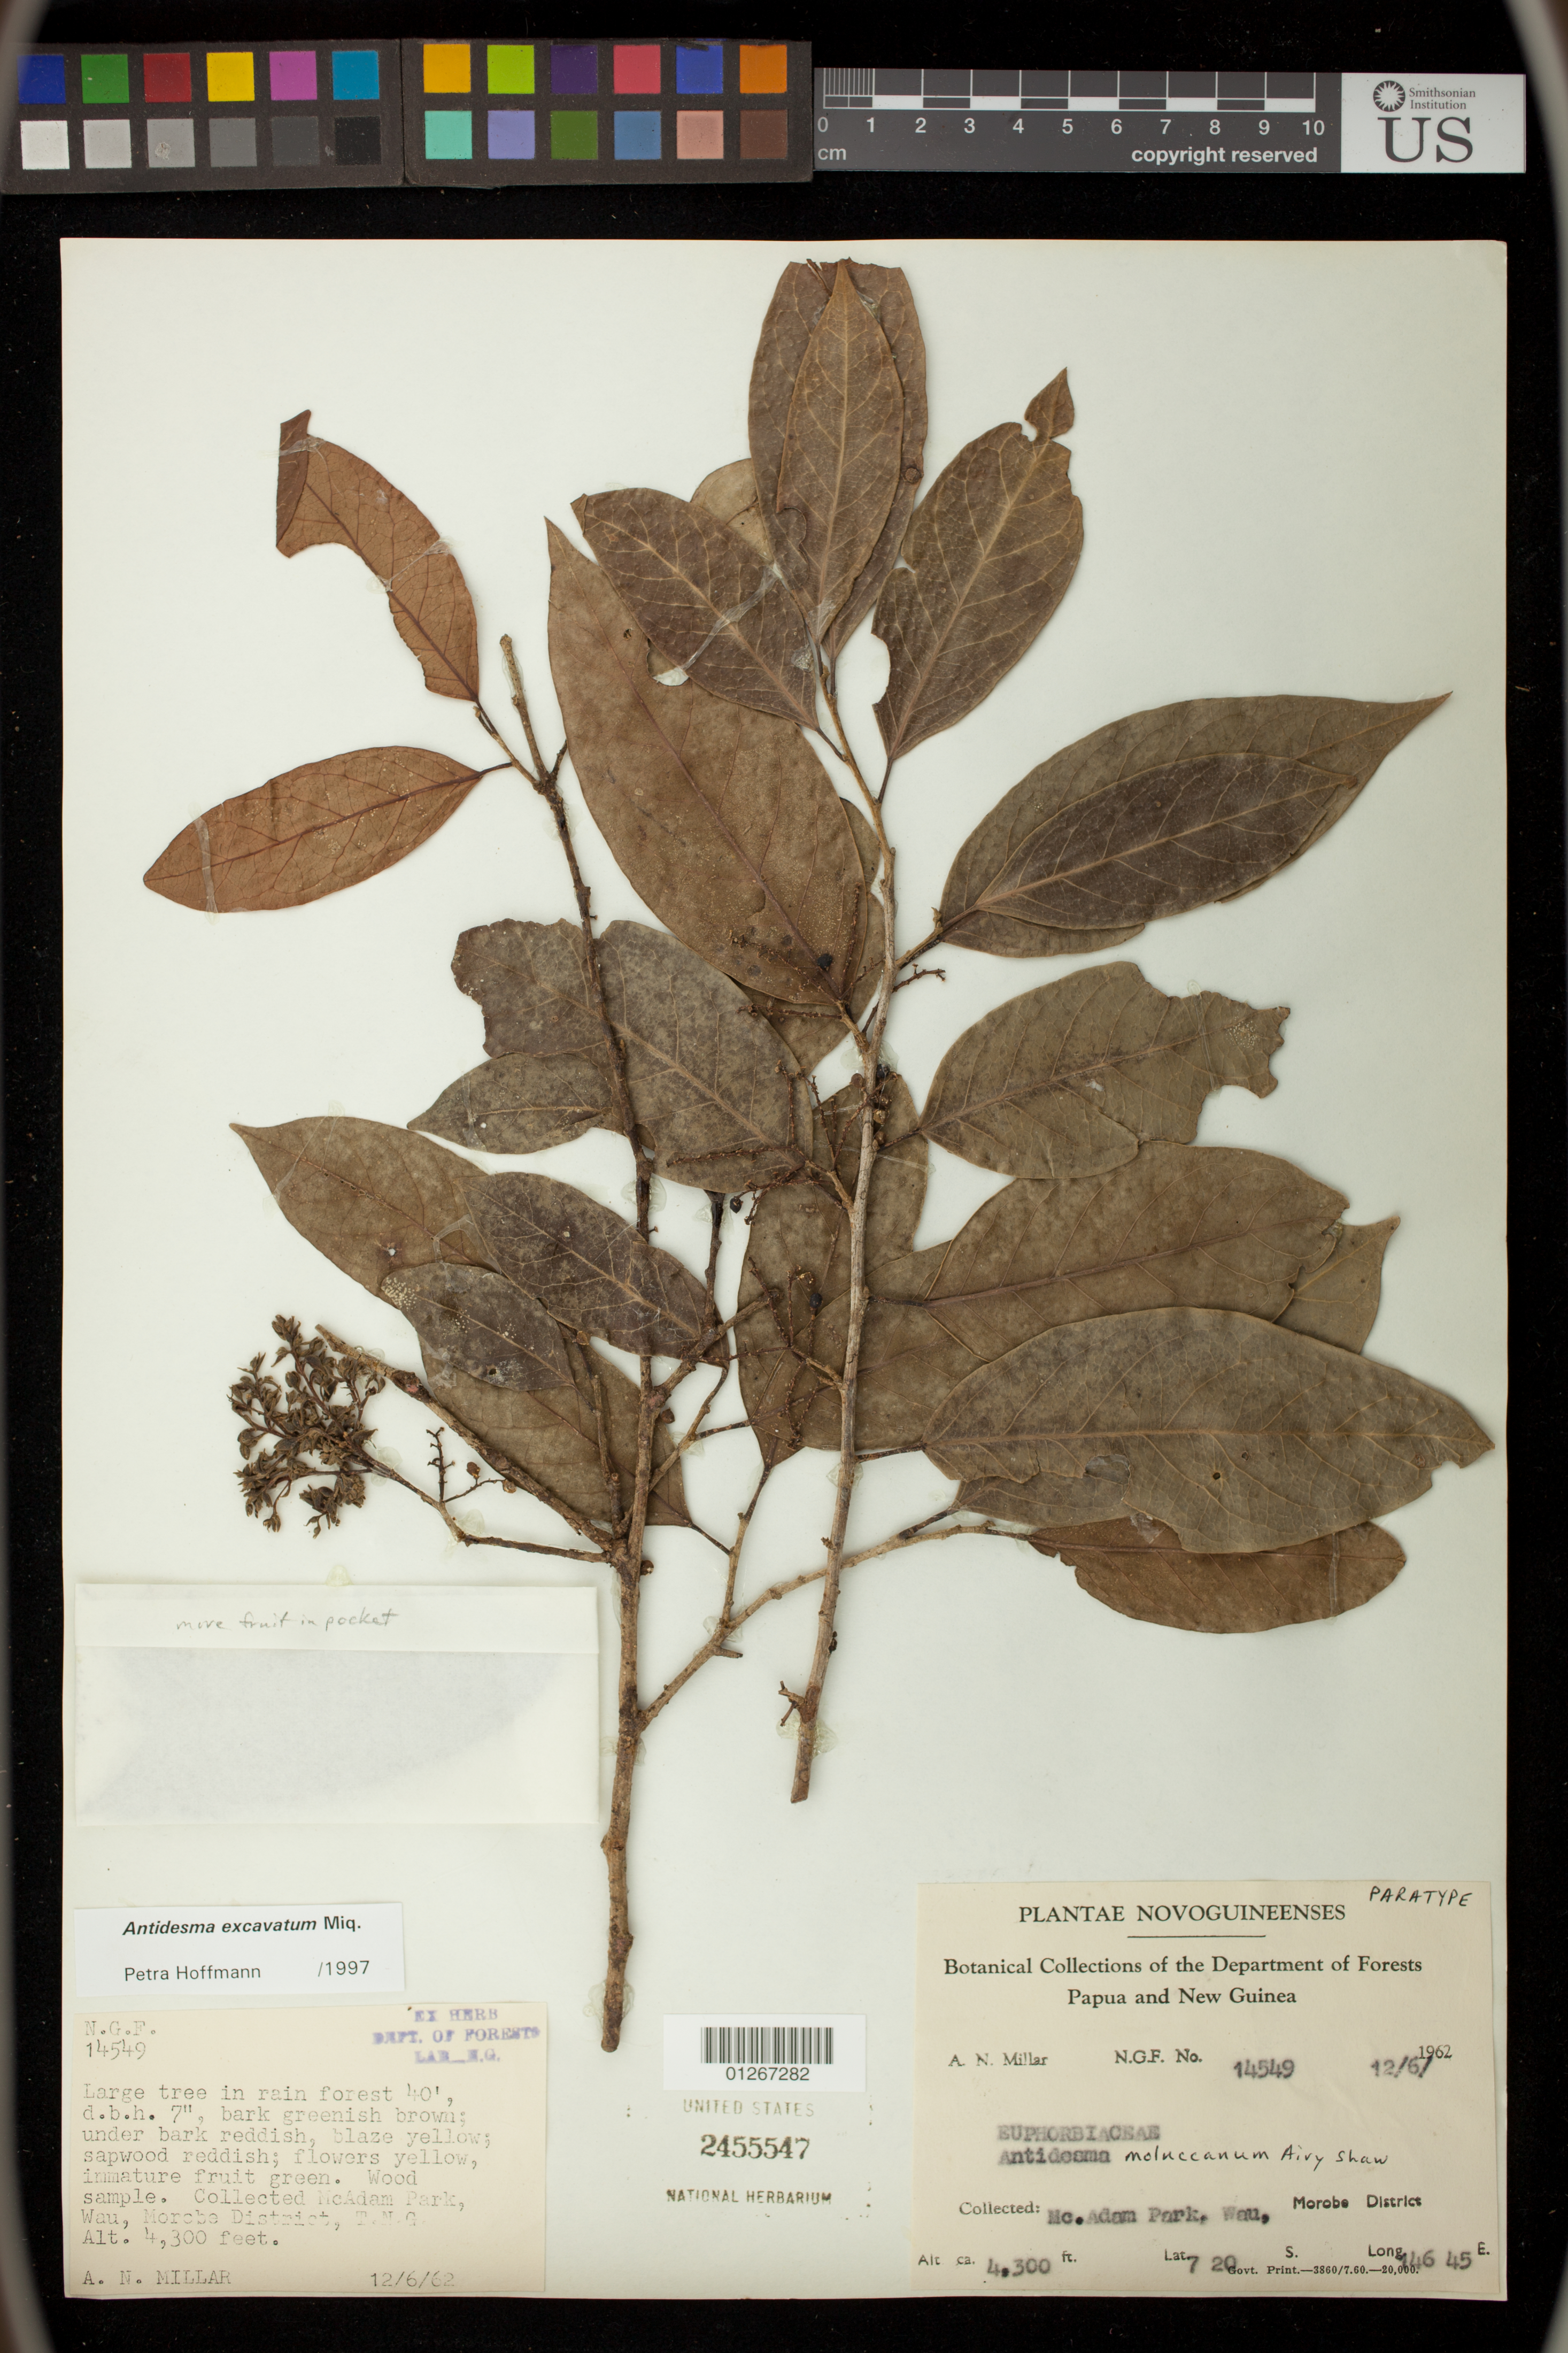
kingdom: Plantae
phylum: Tracheophyta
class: Magnoliopsida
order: Malpighiales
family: Phyllanthaceae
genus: Antidesma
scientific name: Antidesma excavatum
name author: Miq.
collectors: A. Millar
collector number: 14549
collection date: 1962-12-06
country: Papua New Guinea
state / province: Morobe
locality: Adam Park, Wau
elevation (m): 1311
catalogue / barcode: US 2455547